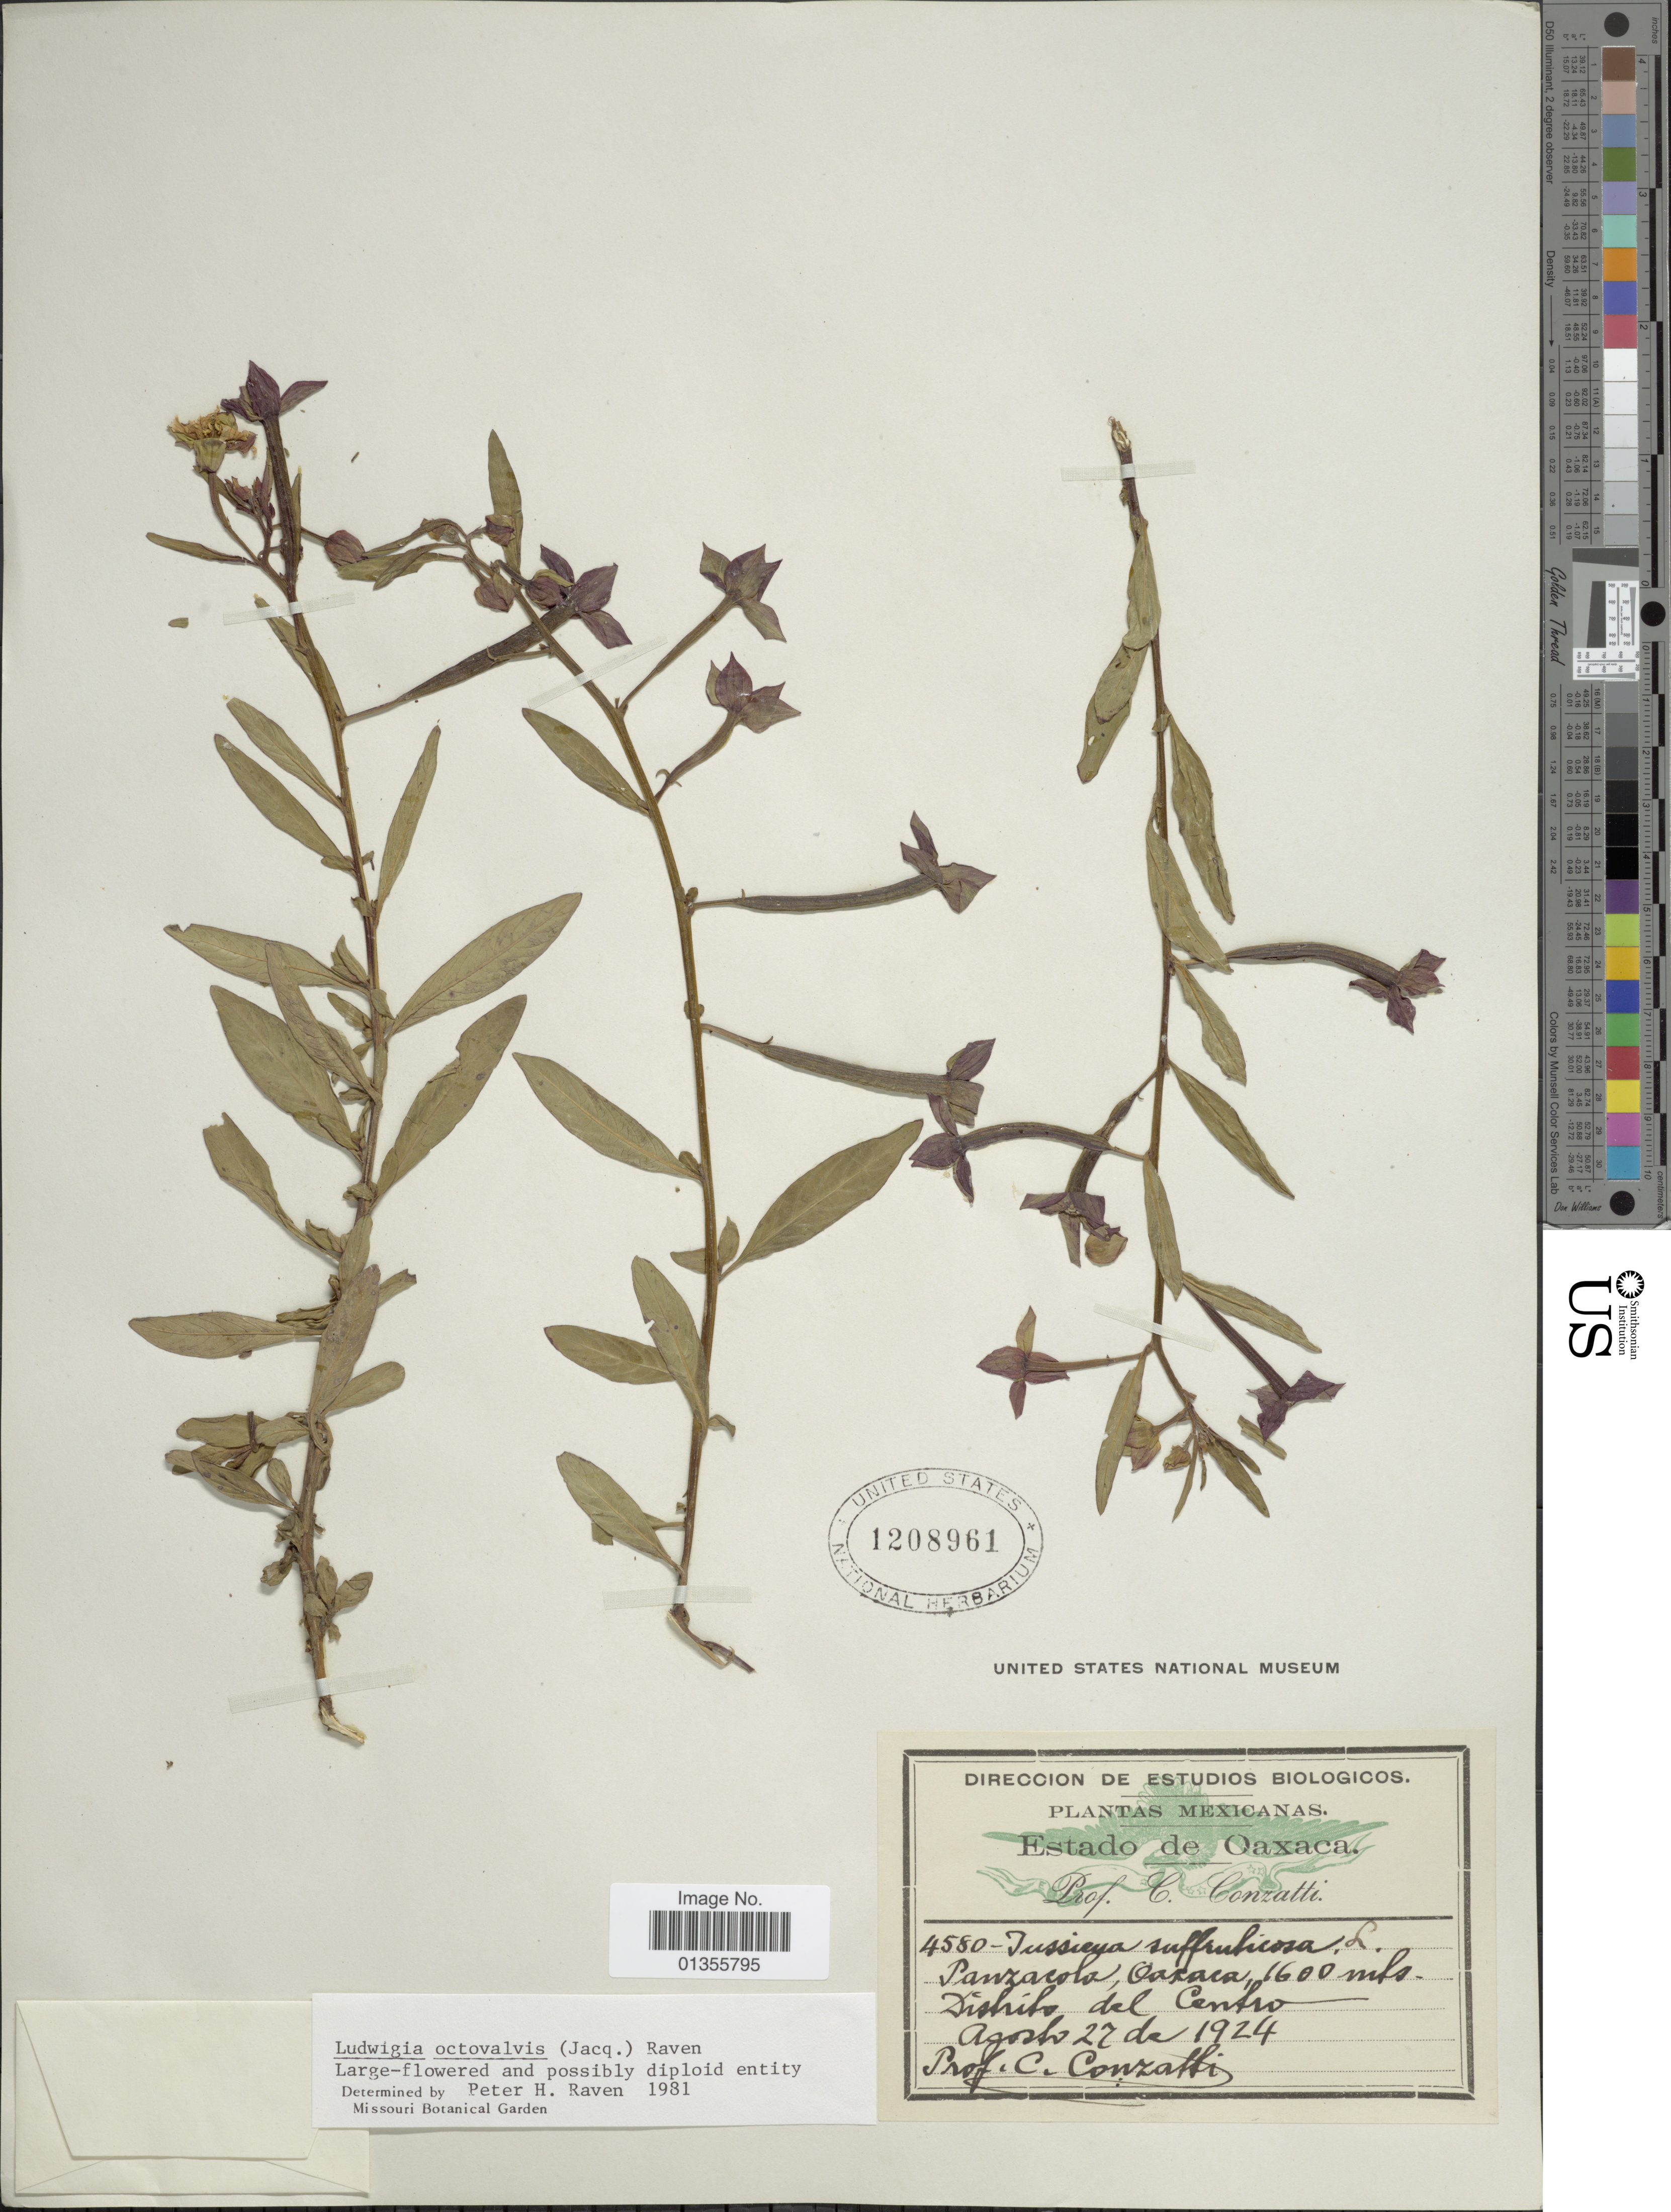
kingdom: Plantae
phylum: Tracheophyta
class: Magnoliopsida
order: Myrtales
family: Onagraceae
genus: Ludwigia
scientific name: Ludwigia octovalvis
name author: (Jacq.) P.H. Raven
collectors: C. Conzatti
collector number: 4580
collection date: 1924-08-27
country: Mexico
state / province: Oaxaca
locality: Panzaco. Distrito del Cantro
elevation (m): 1600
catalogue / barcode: US 1208961